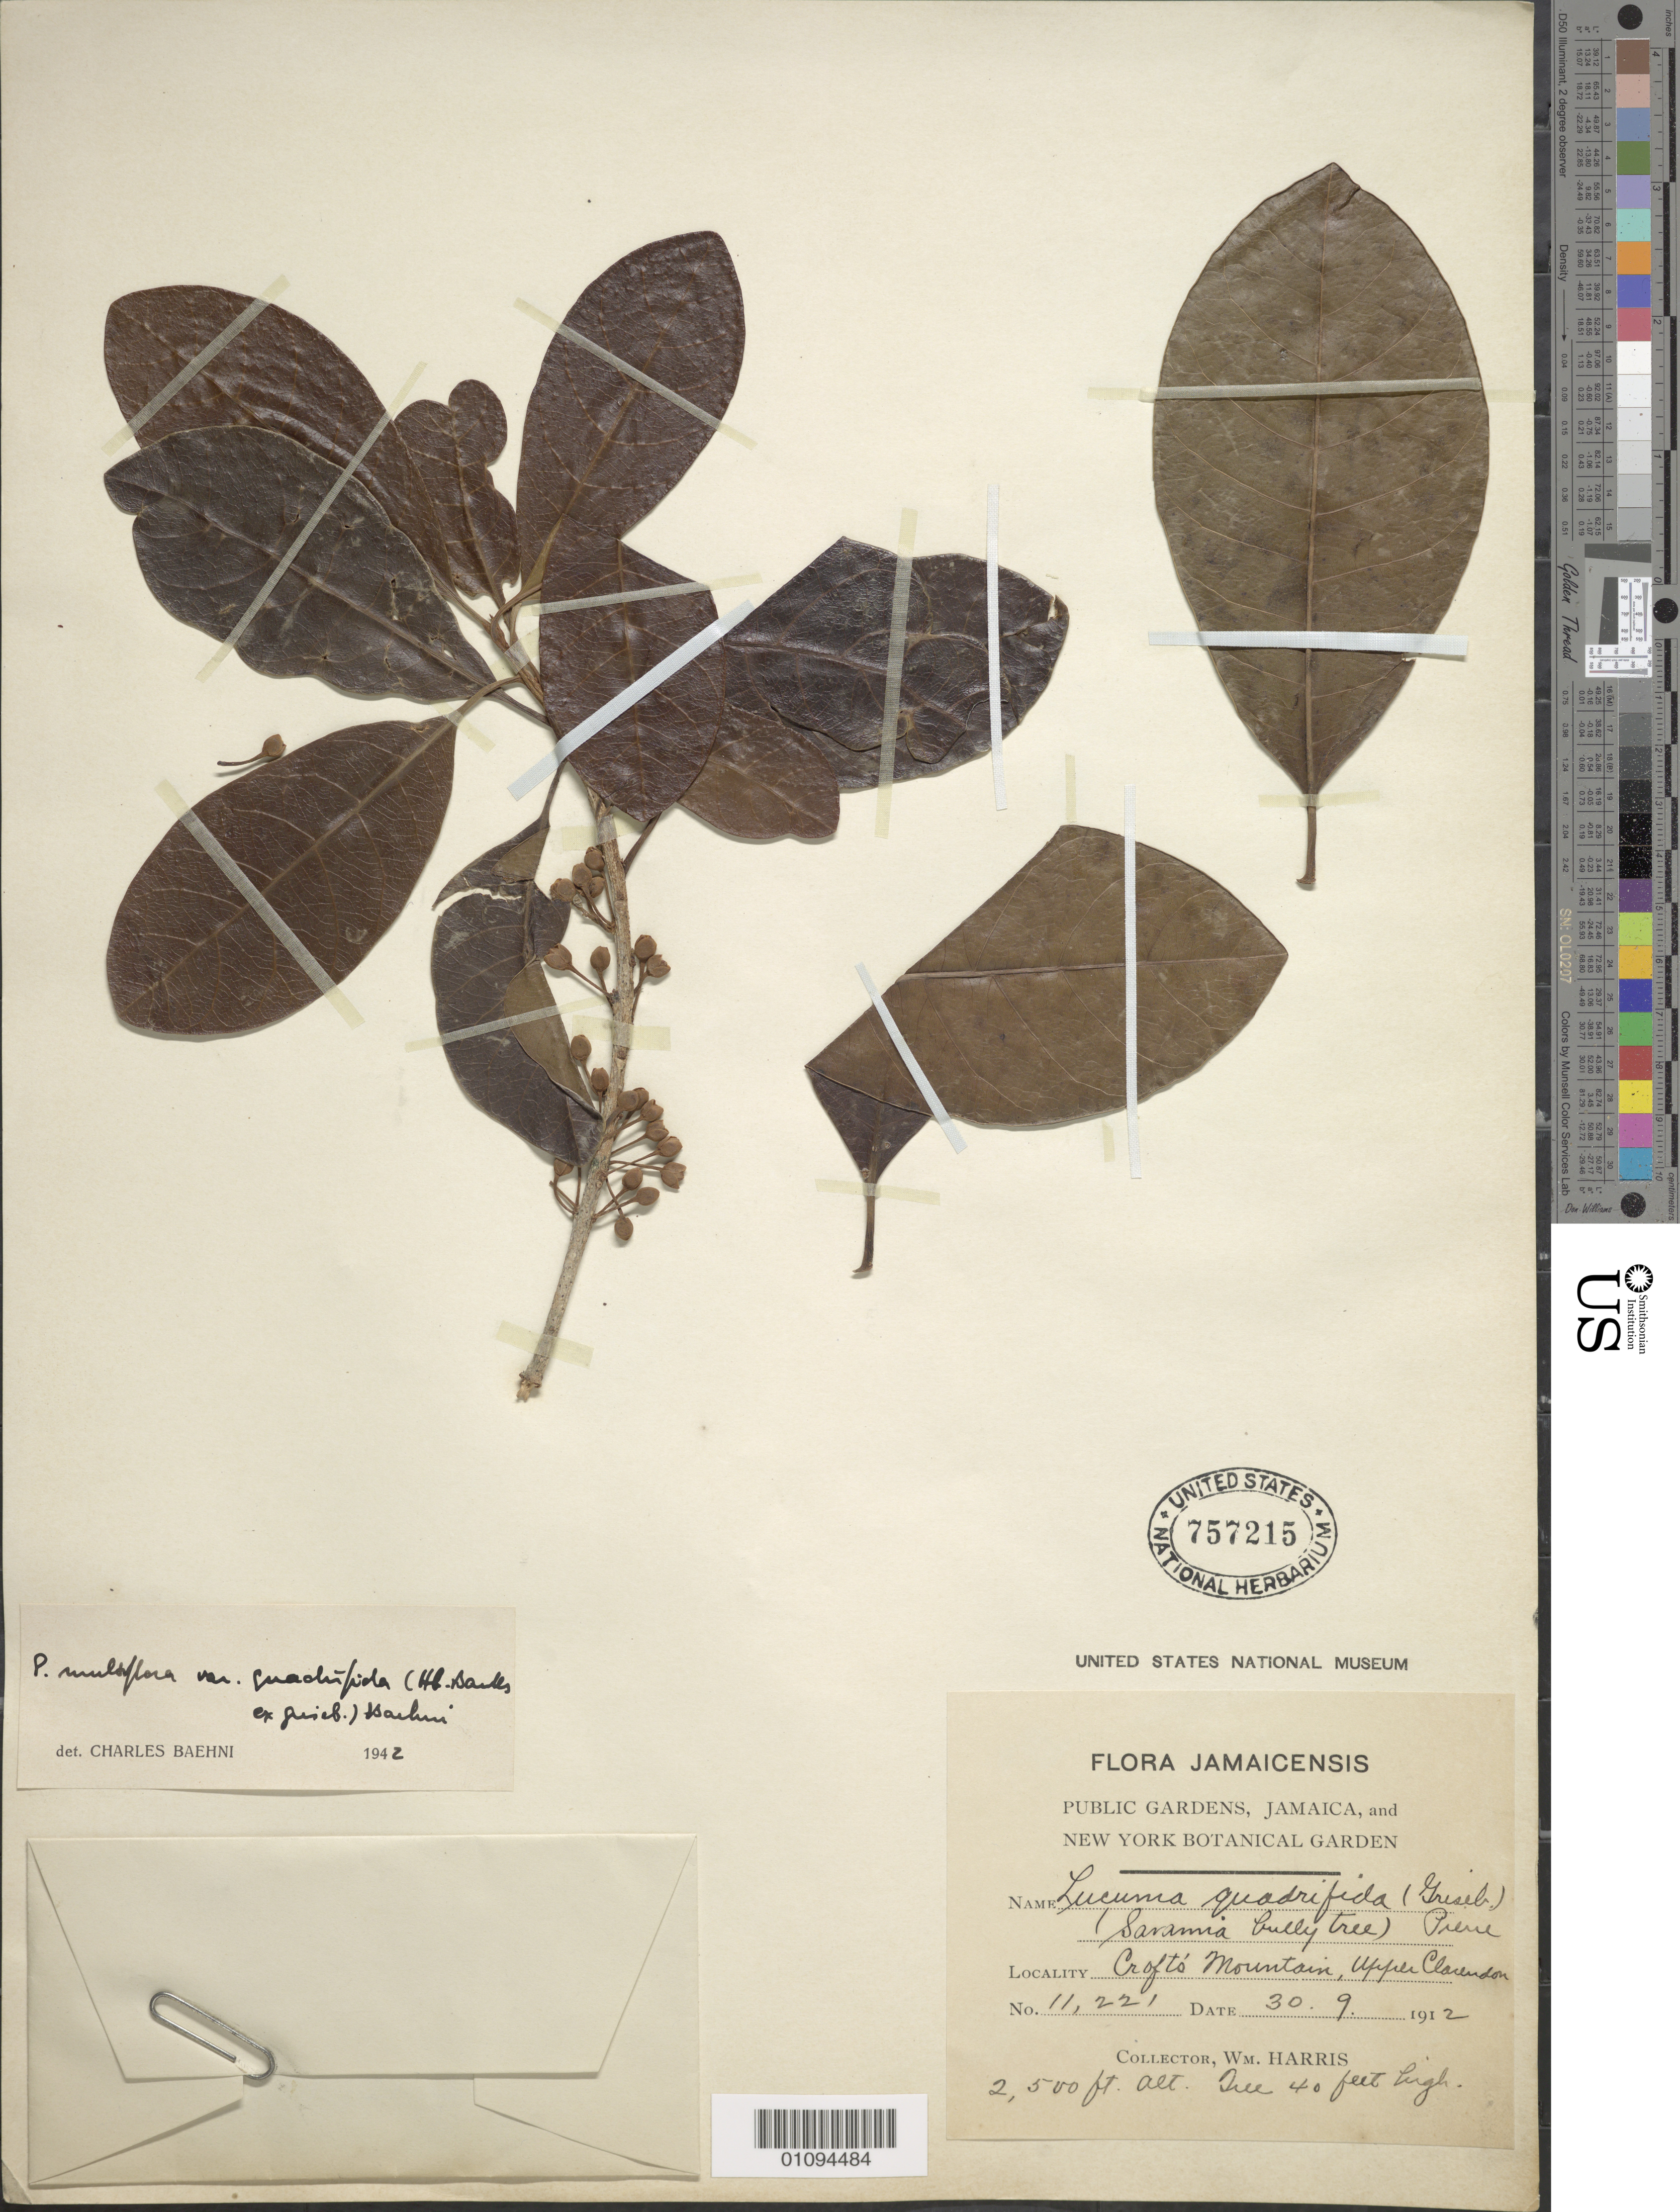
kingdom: Plantae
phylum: Tracheophyta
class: Magnoliopsida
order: Ericales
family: Sapotaceae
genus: Pouteria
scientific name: Pouteria multiflora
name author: (A. DC.) Eyma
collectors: W. Harris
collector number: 11221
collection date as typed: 30 Sep 1912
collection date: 1912-09-30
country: Jamaica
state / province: Clarendon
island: Jamaica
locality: Crofto Mountain, Upper Clarendon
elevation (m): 762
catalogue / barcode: US 757215